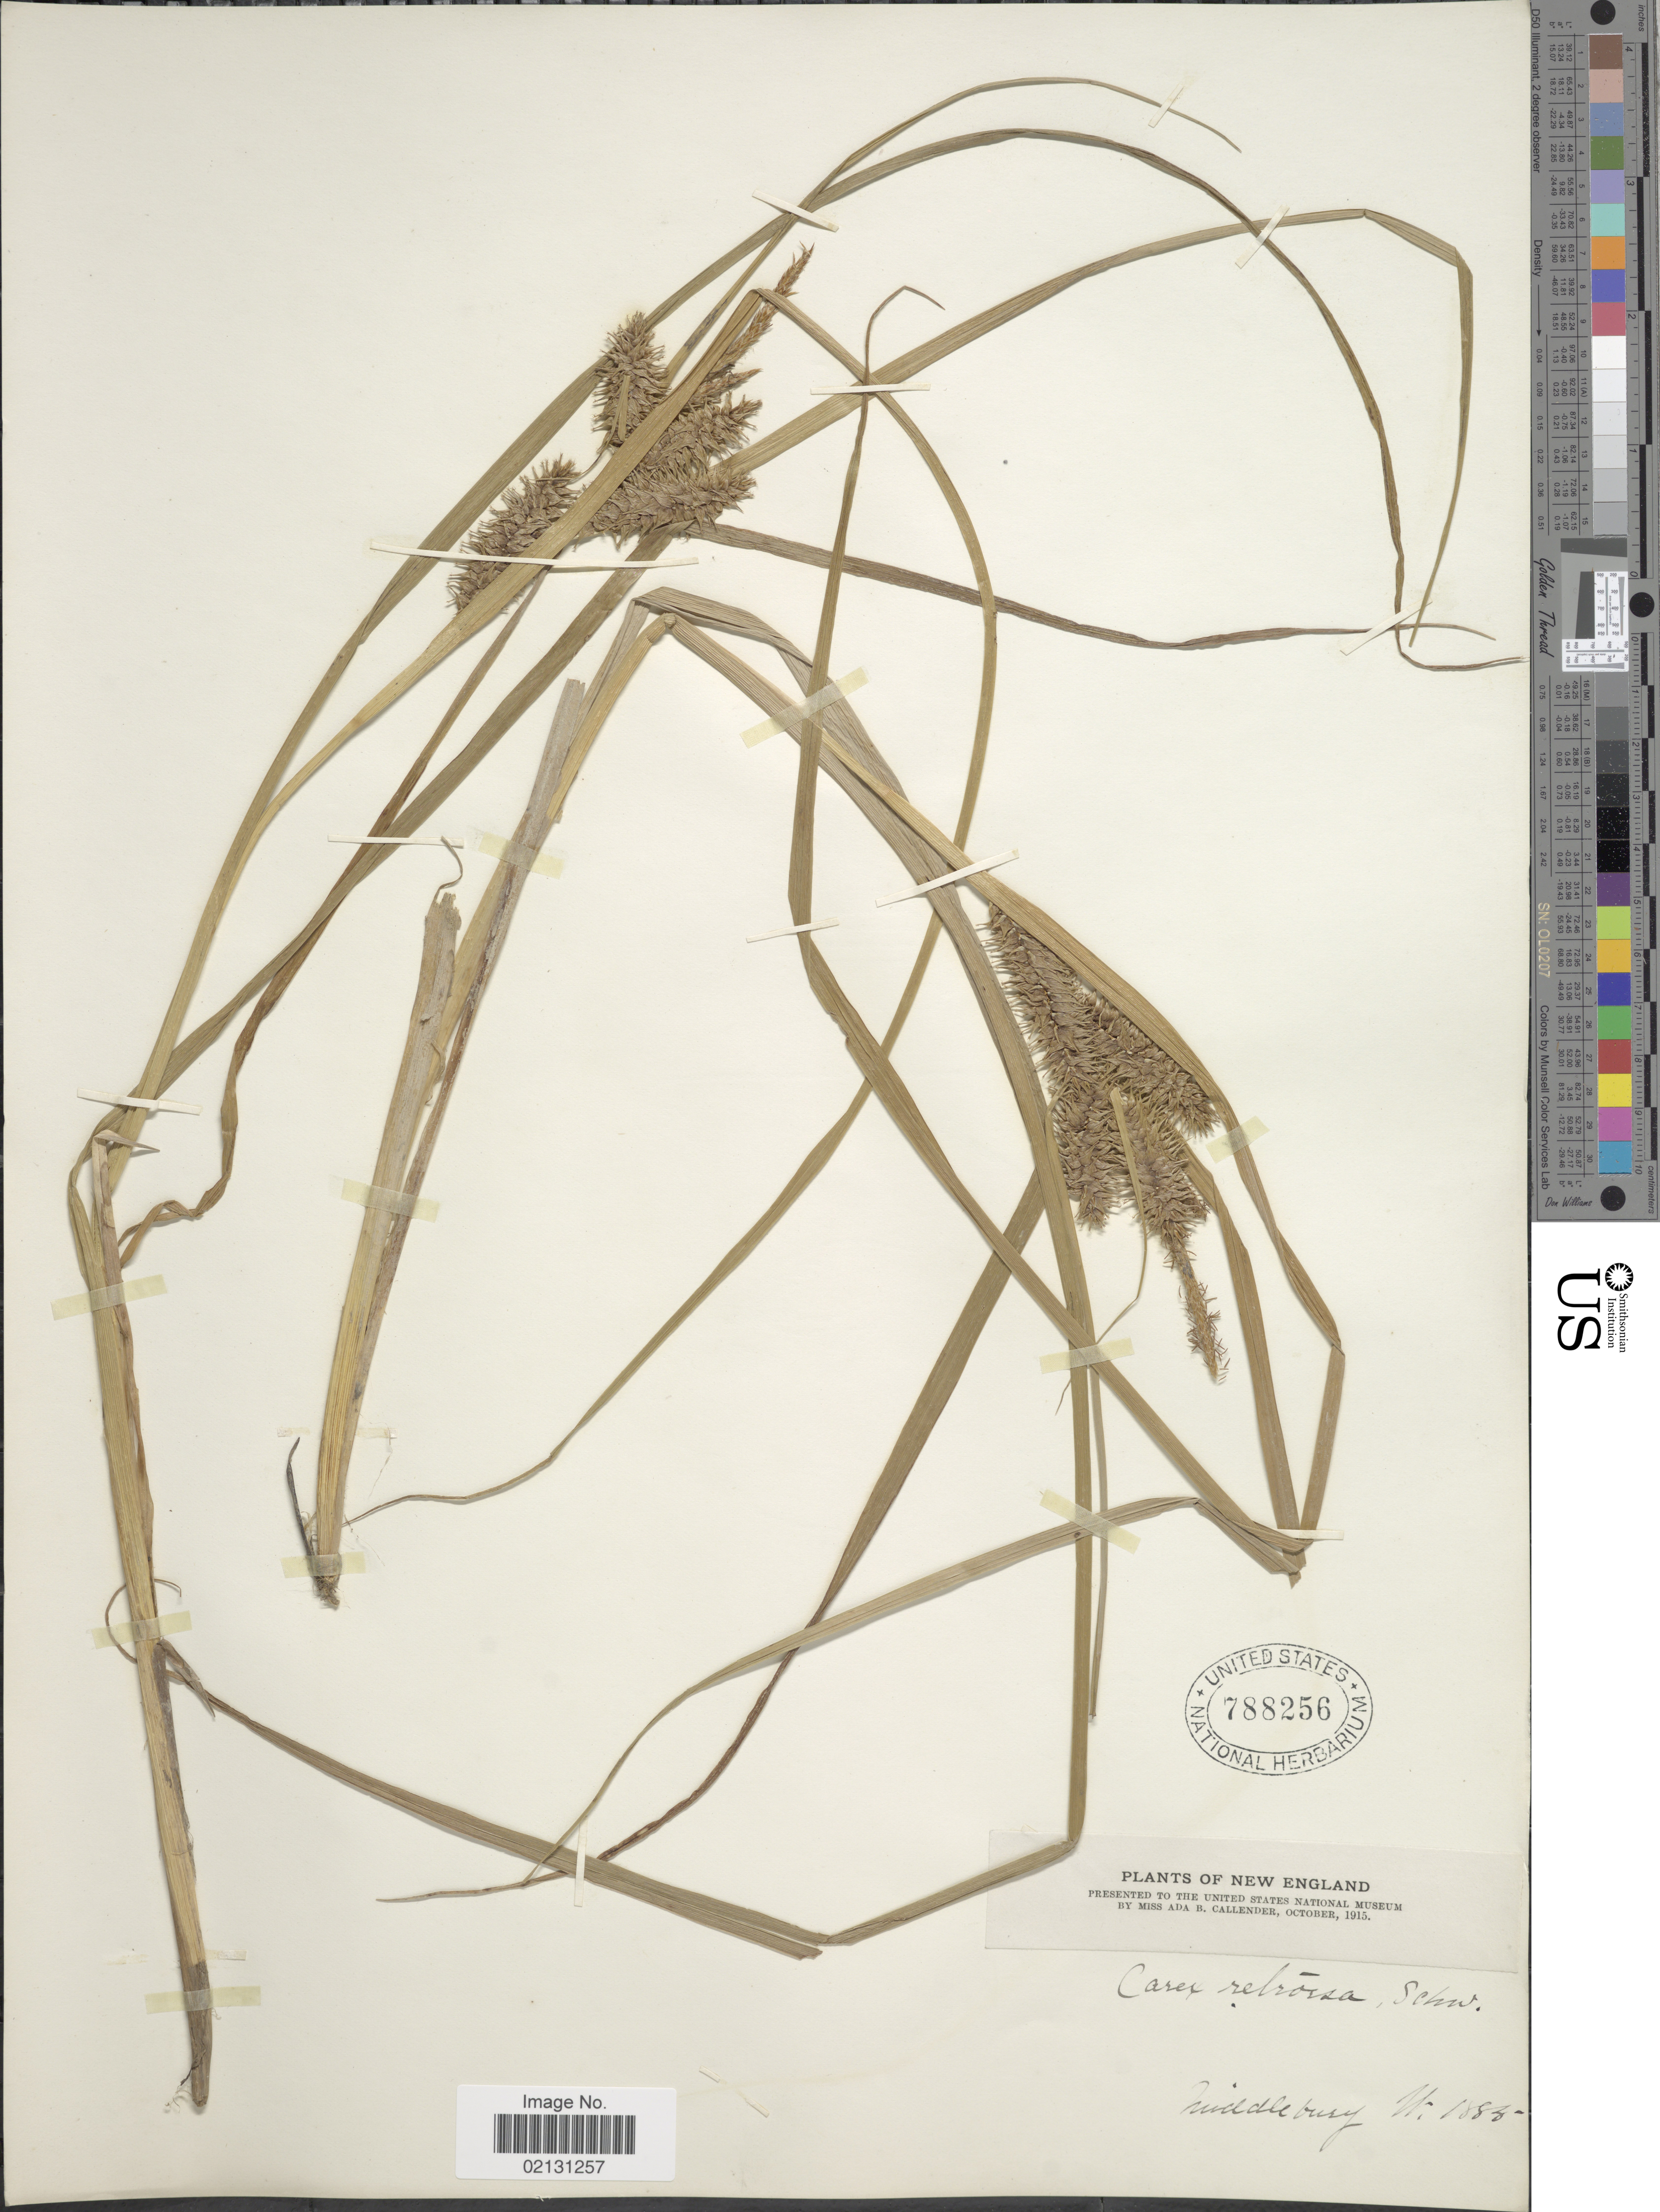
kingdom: Plantae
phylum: Tracheophyta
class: Liliopsida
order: Poales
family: Cyperaceae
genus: Carex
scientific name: Carex retrorsa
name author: Schwein.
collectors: A. Callender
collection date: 1885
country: United States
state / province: Vermont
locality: New England, Middlebury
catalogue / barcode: US 788256